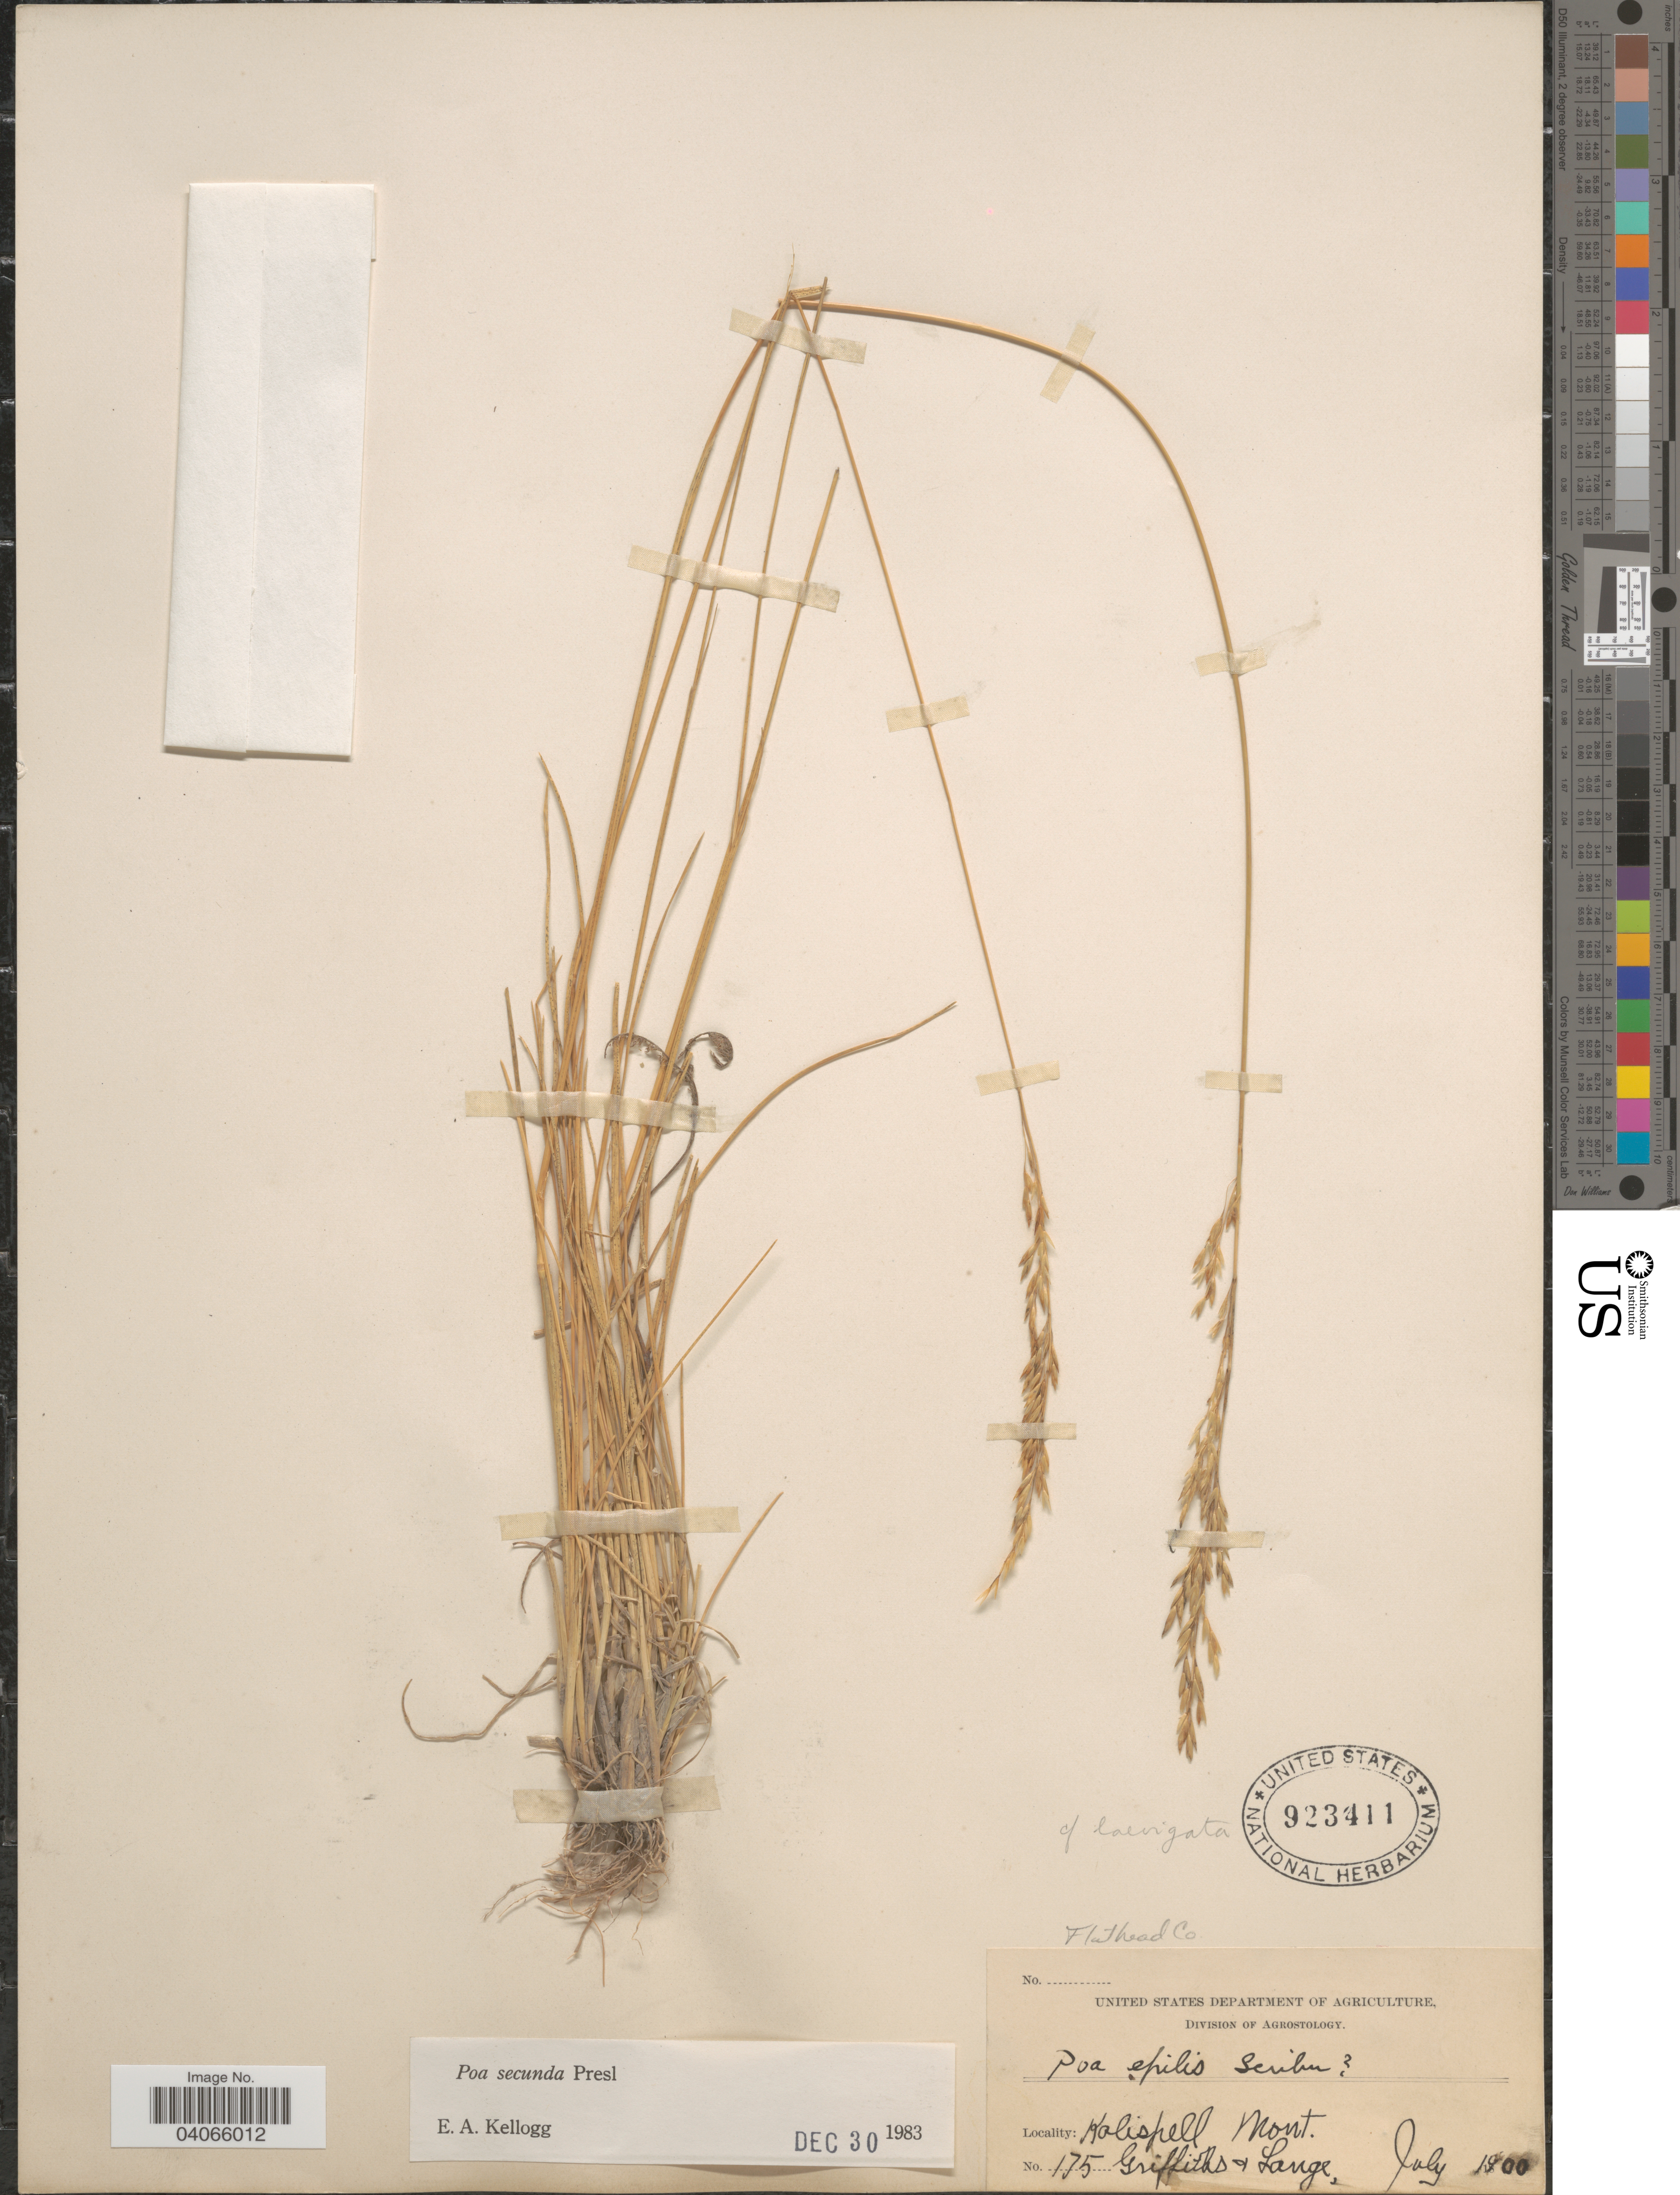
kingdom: Plantae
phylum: Tracheophyta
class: Liliopsida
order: Poales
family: Poaceae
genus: Poa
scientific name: Poa secunda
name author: J. Presl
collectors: -- Griffiths & -- Lange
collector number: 175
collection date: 1900-07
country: United States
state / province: Montana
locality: Flathead Co. Kalispell.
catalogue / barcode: US 923411